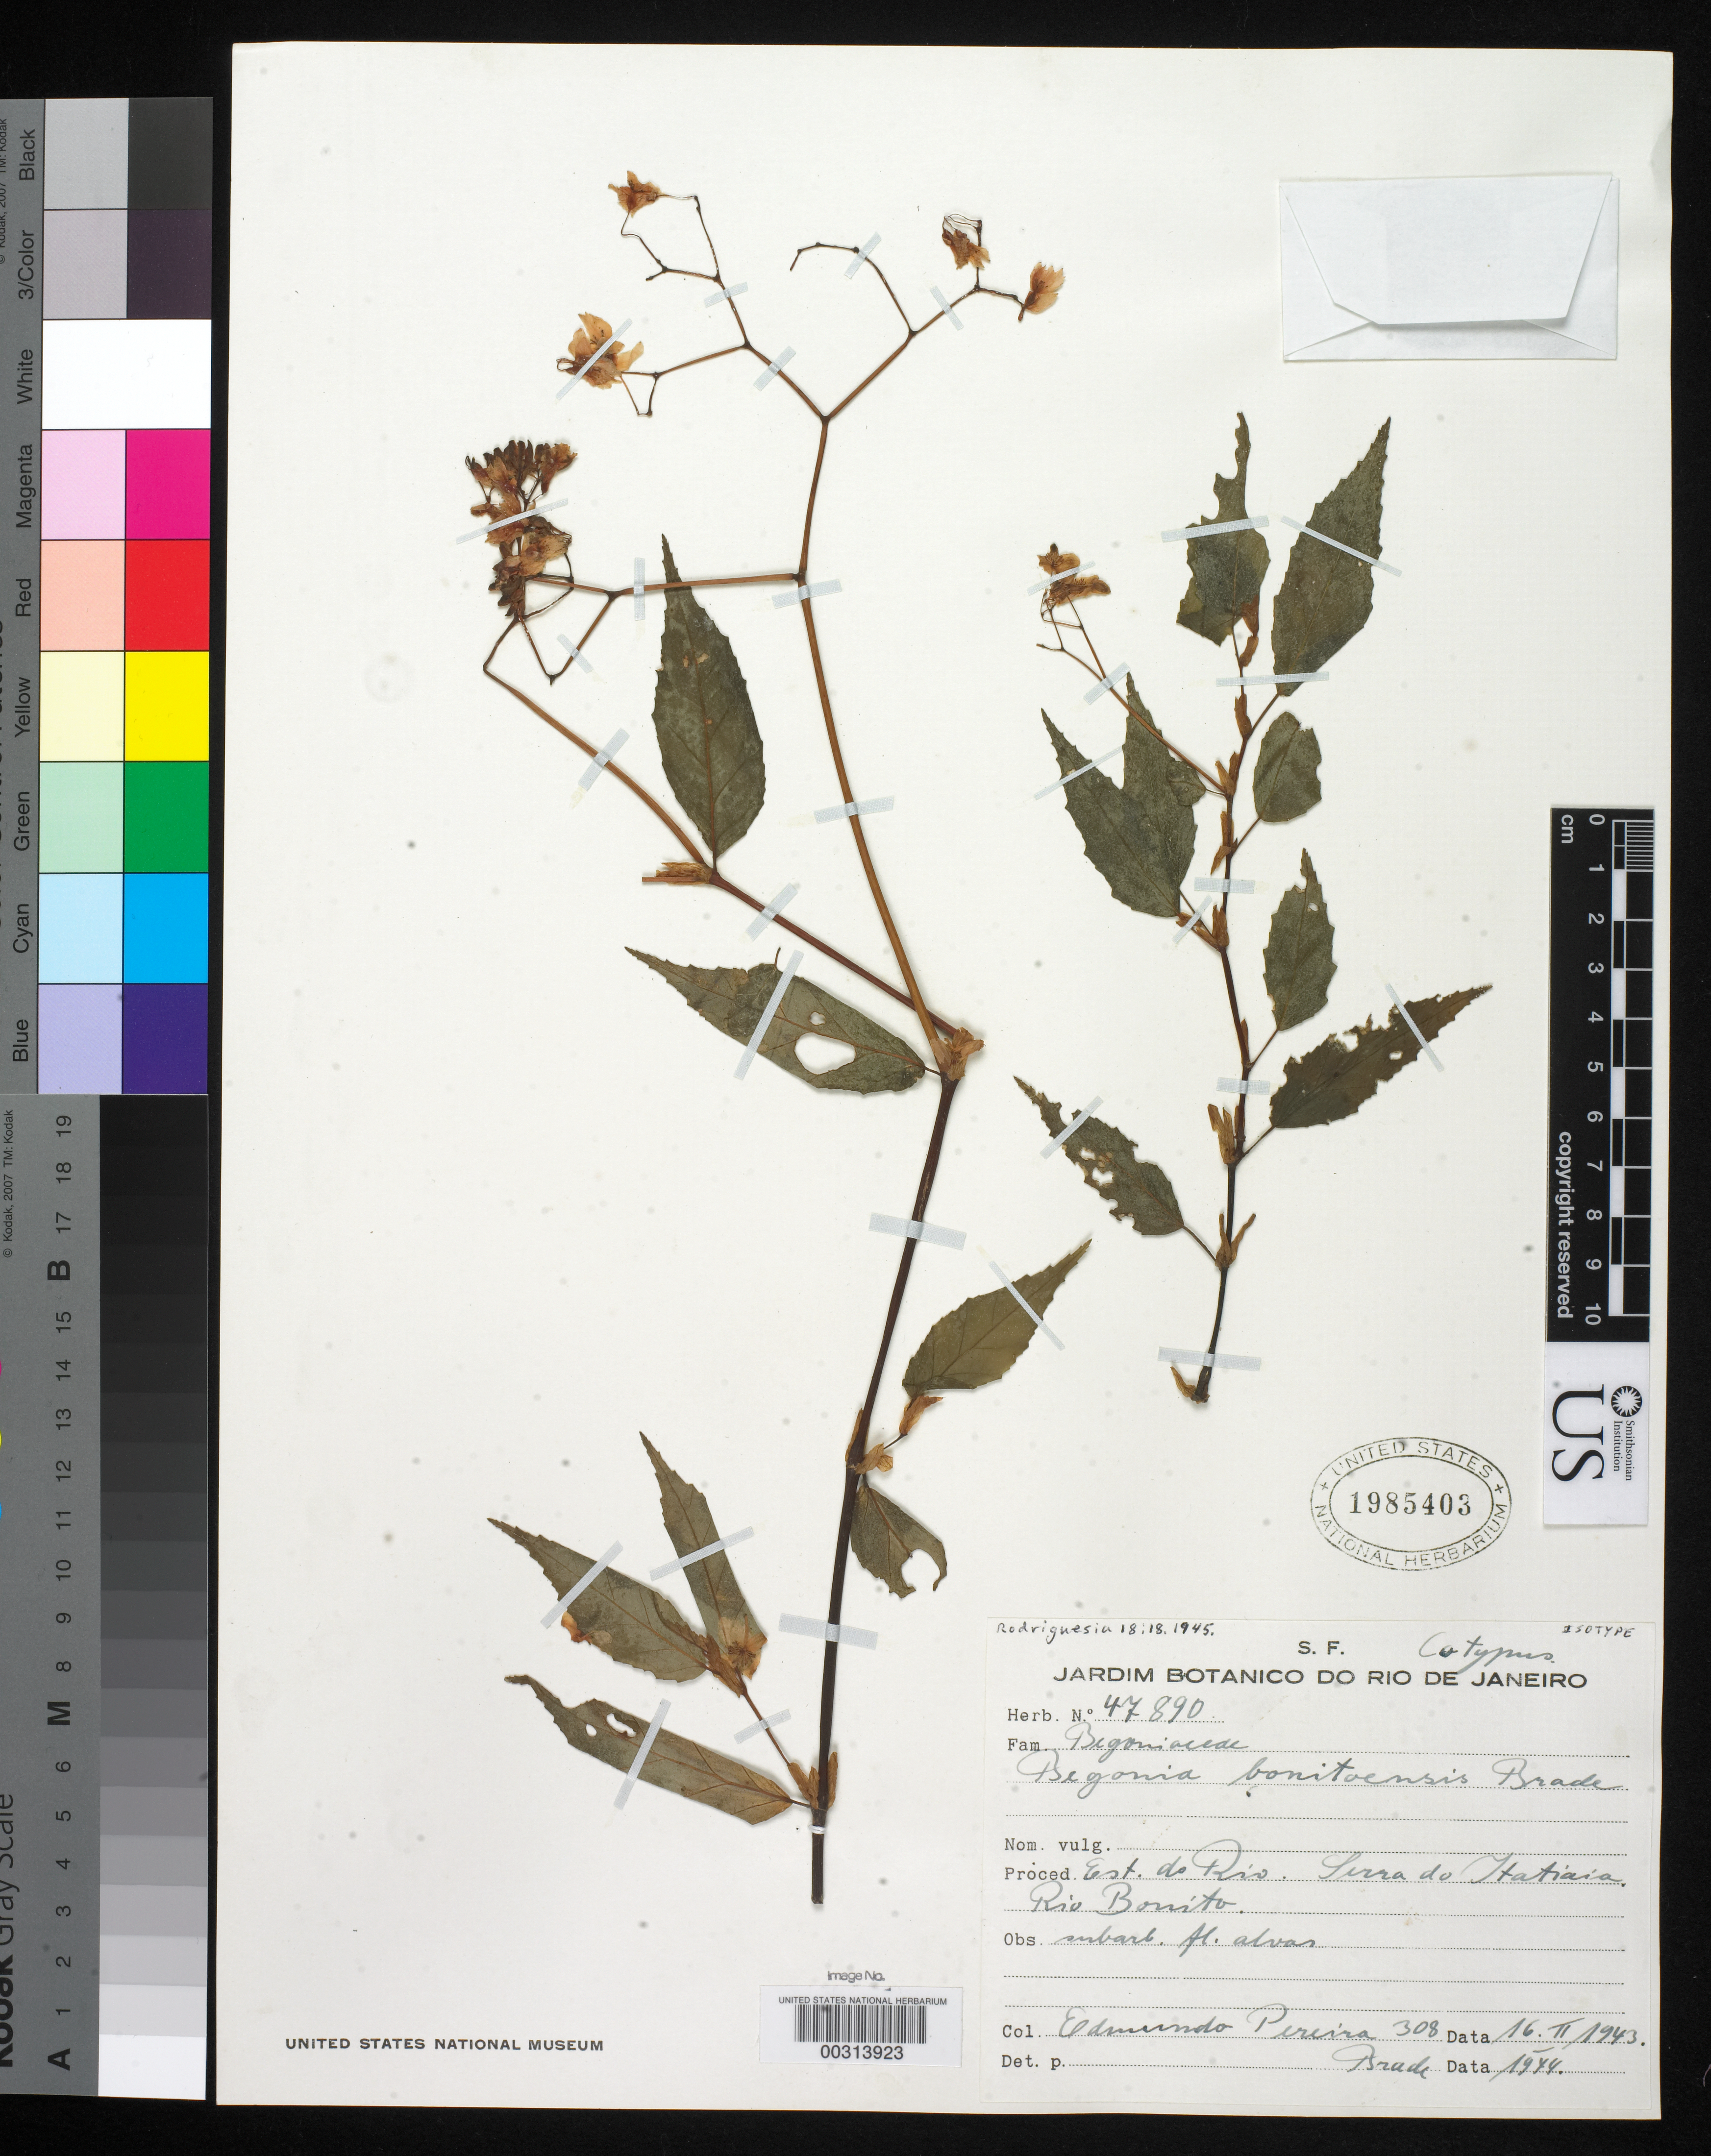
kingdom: Plantae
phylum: Tracheophyta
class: Magnoliopsida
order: Cucurbitales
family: Begoniaceae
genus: Begonia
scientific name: Begonia bonitoensis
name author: Brade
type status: Isotype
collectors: E. Pereira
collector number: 308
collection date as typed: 16 Feb 1943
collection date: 1943-02-16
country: Brazil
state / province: Rio de Janeiro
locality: Serra do Itatiaia, Rio Bonito.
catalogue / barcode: US 1985403